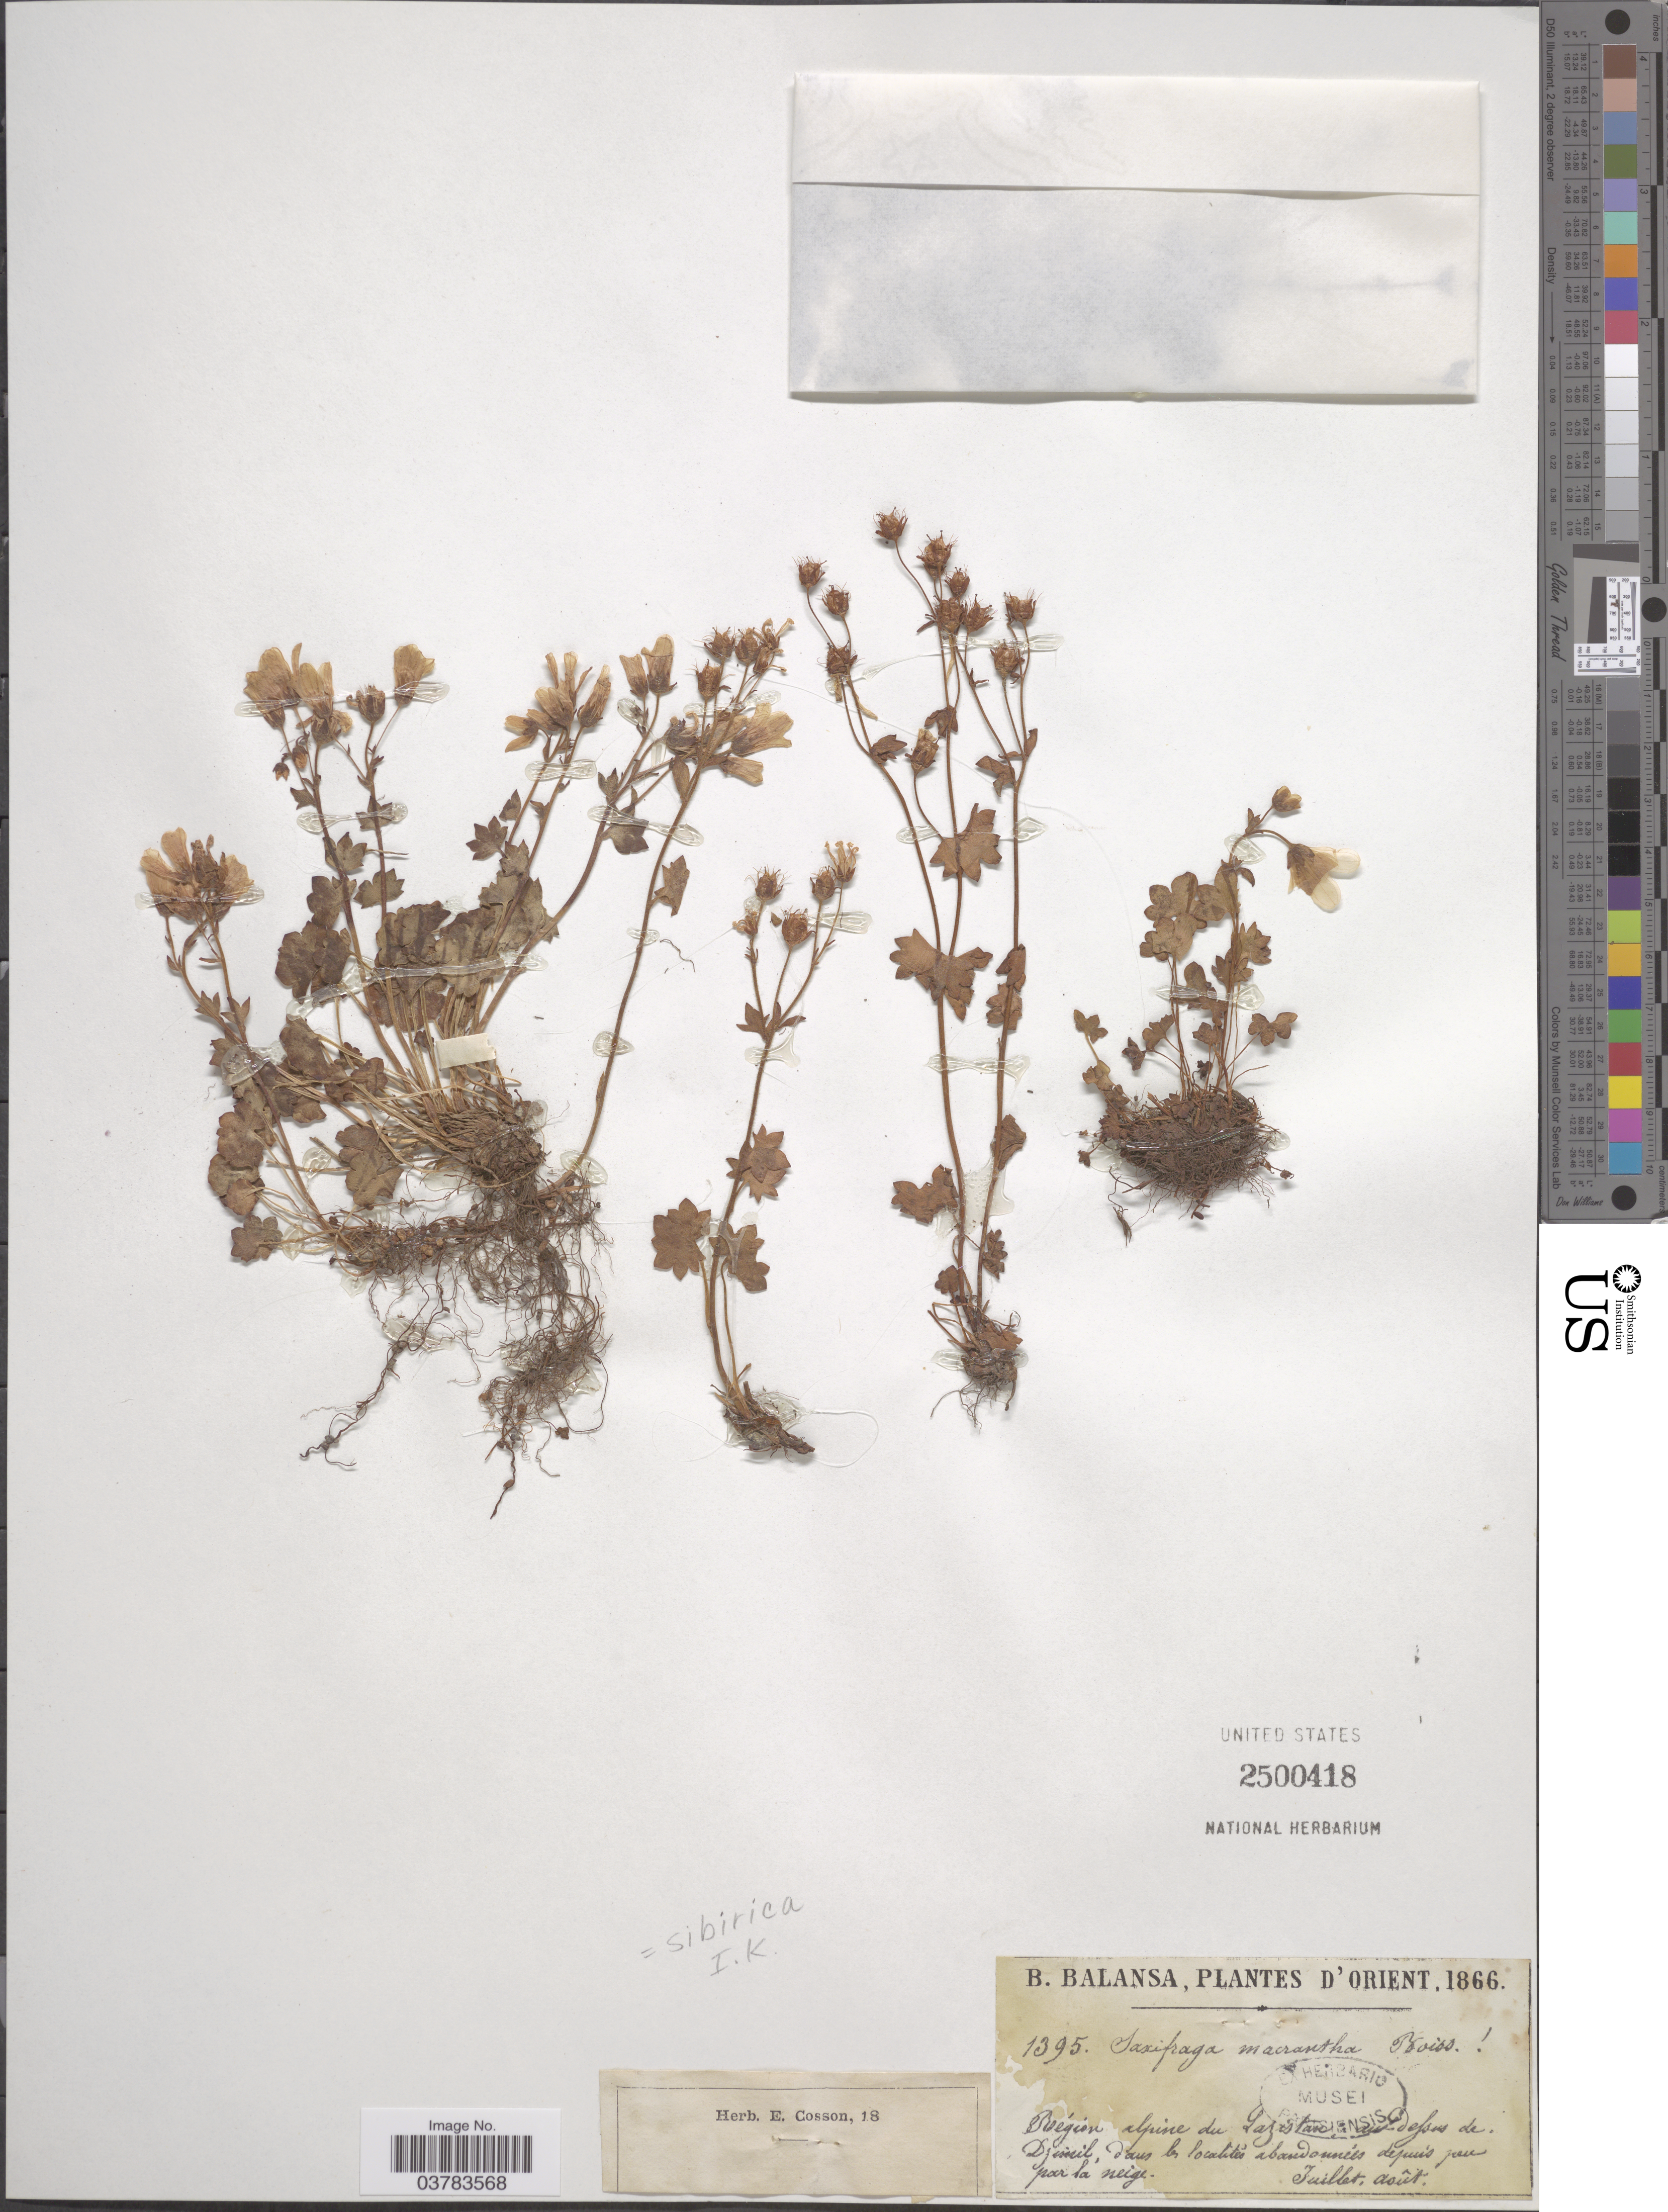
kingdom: Plantae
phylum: Tracheophyta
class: Magnoliopsida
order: Saxifragales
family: Saxifragaceae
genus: Saxifraga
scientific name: Saxifraga sibirica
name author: L.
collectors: B. Balansa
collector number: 1395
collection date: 1866-07/1866-08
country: Turkey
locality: D'Orient. Région alpine du Lazistan au-dessus de Djimil, dans les localites abandonnées depuis peu par la neige.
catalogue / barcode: US 2500418